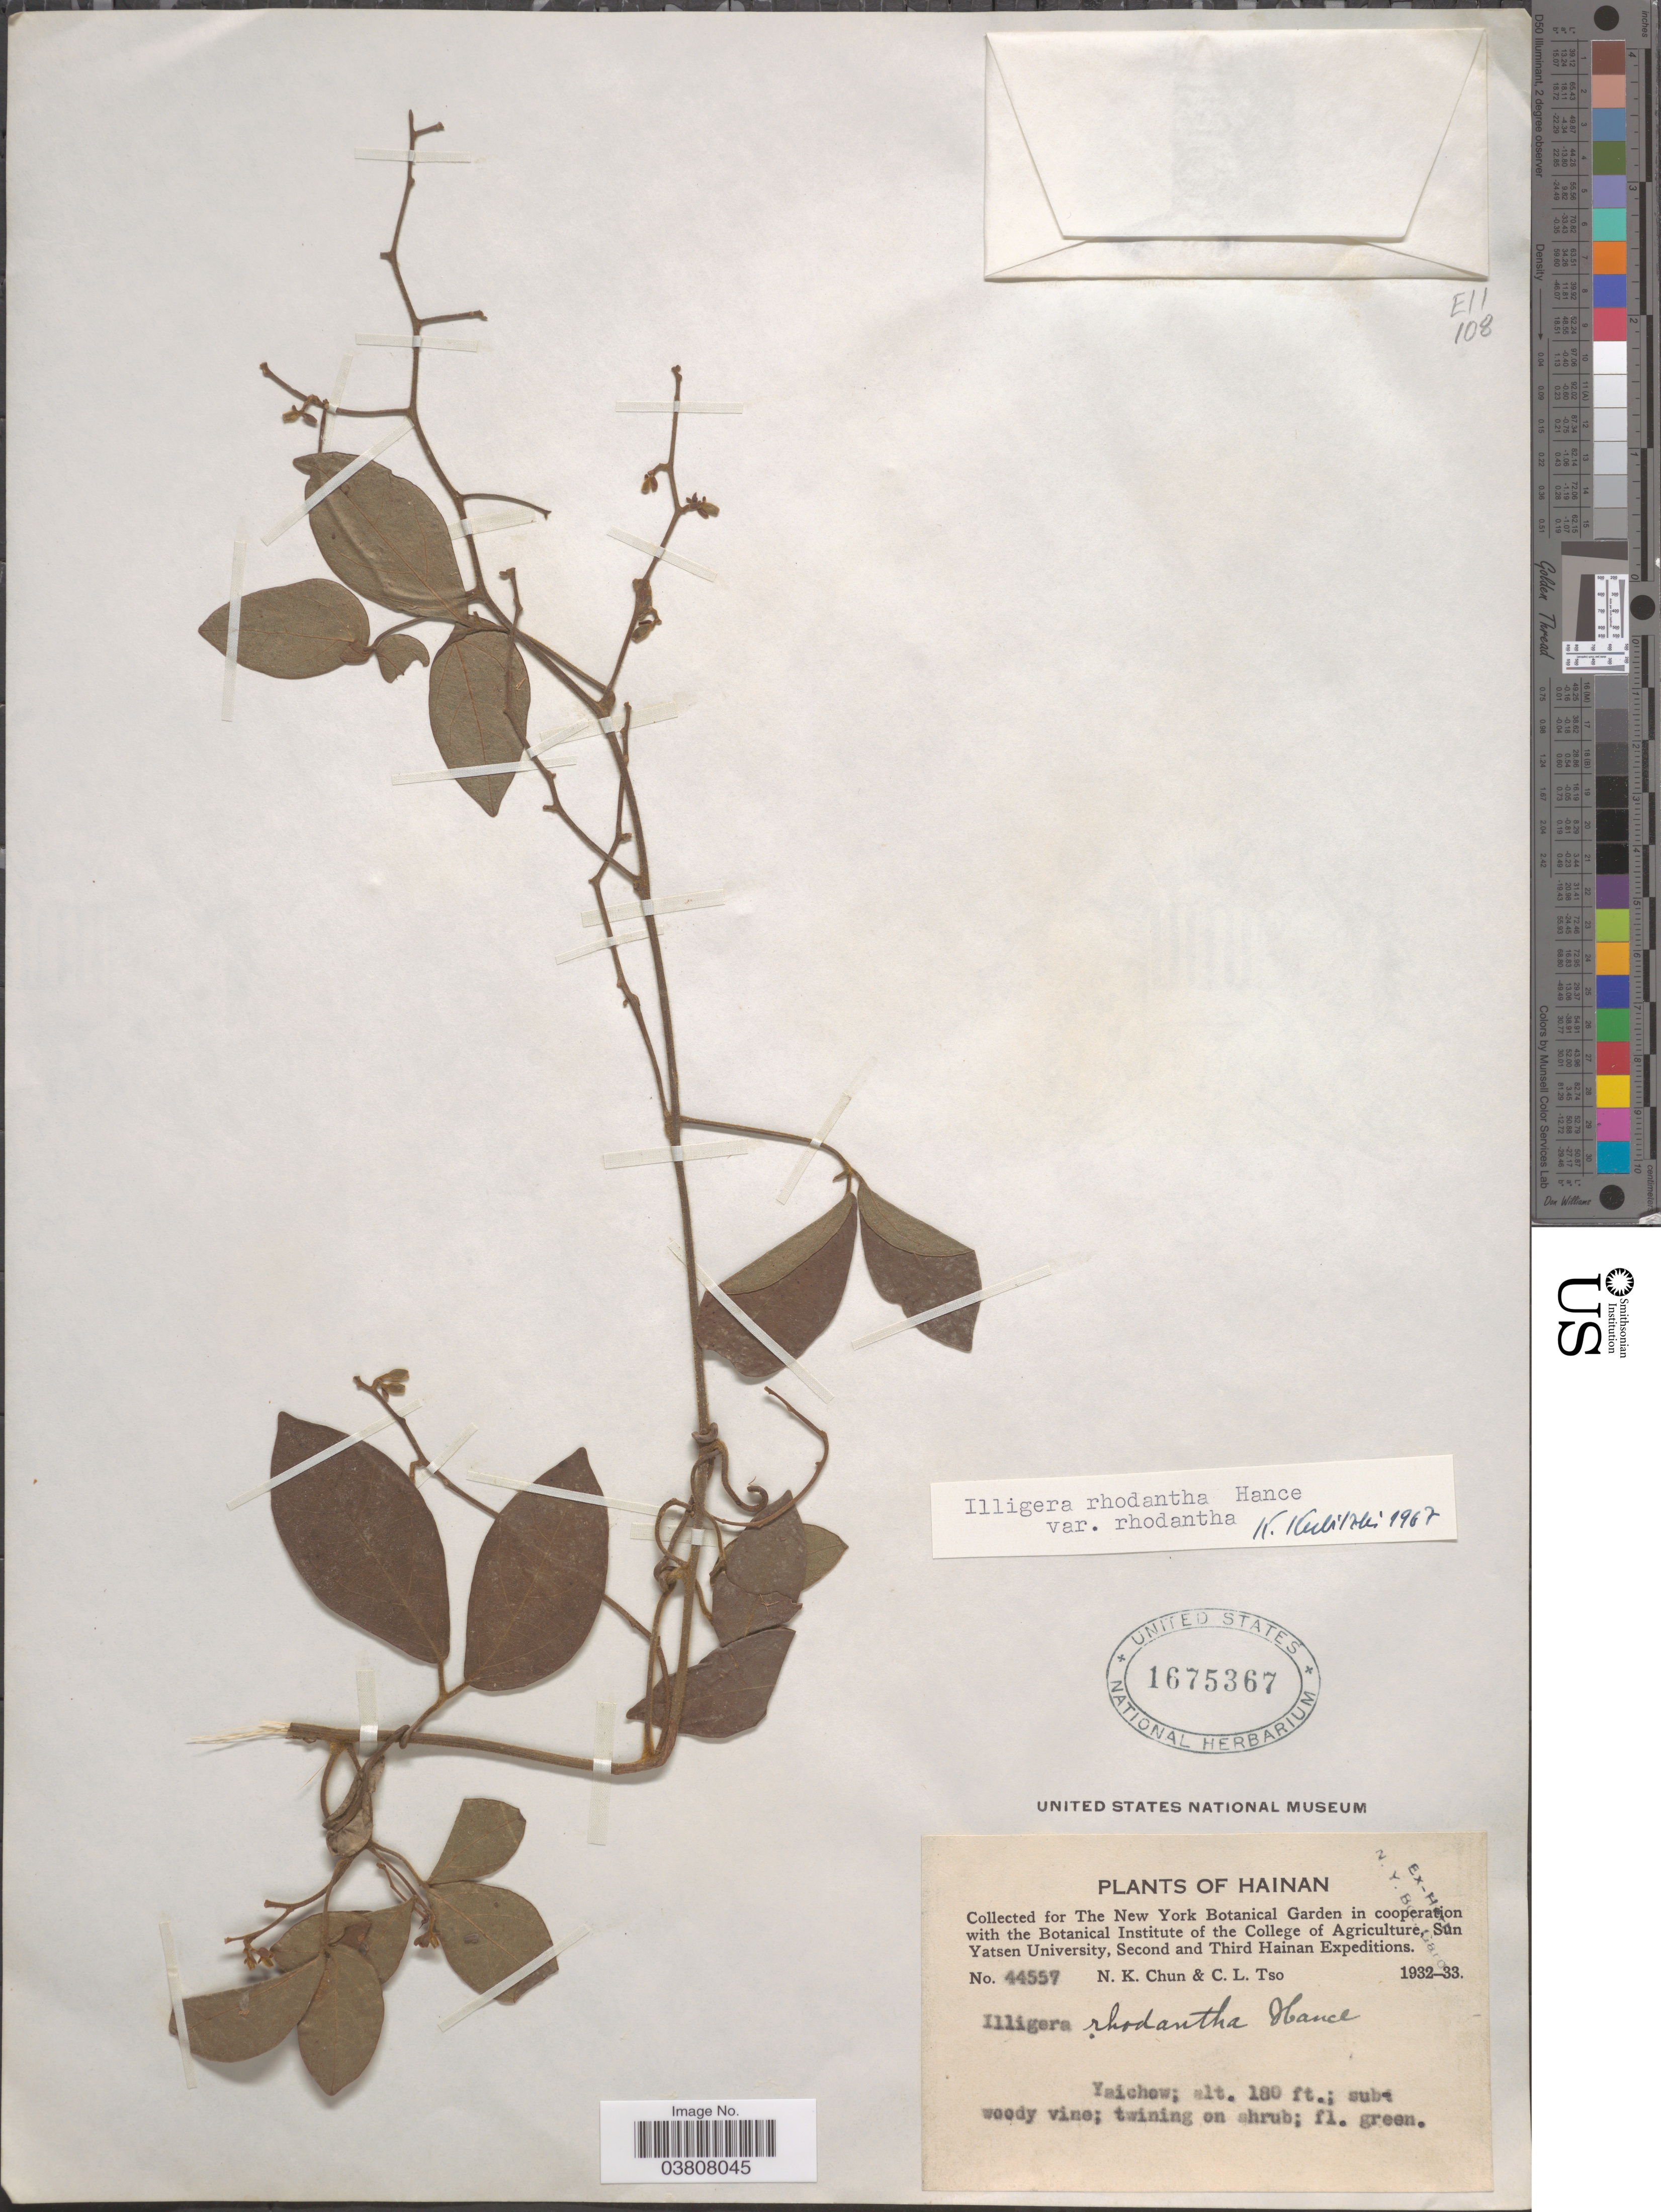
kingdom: Plantae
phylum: Tracheophyta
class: Magnoliopsida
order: Laurales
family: Hernandiaceae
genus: Illigera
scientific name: Illigera rhodantha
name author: Hance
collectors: N. K. Chun & C. Tso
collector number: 44557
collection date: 1932/1933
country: China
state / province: Hainan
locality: Yaichow.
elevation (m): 55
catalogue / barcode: US 1675367